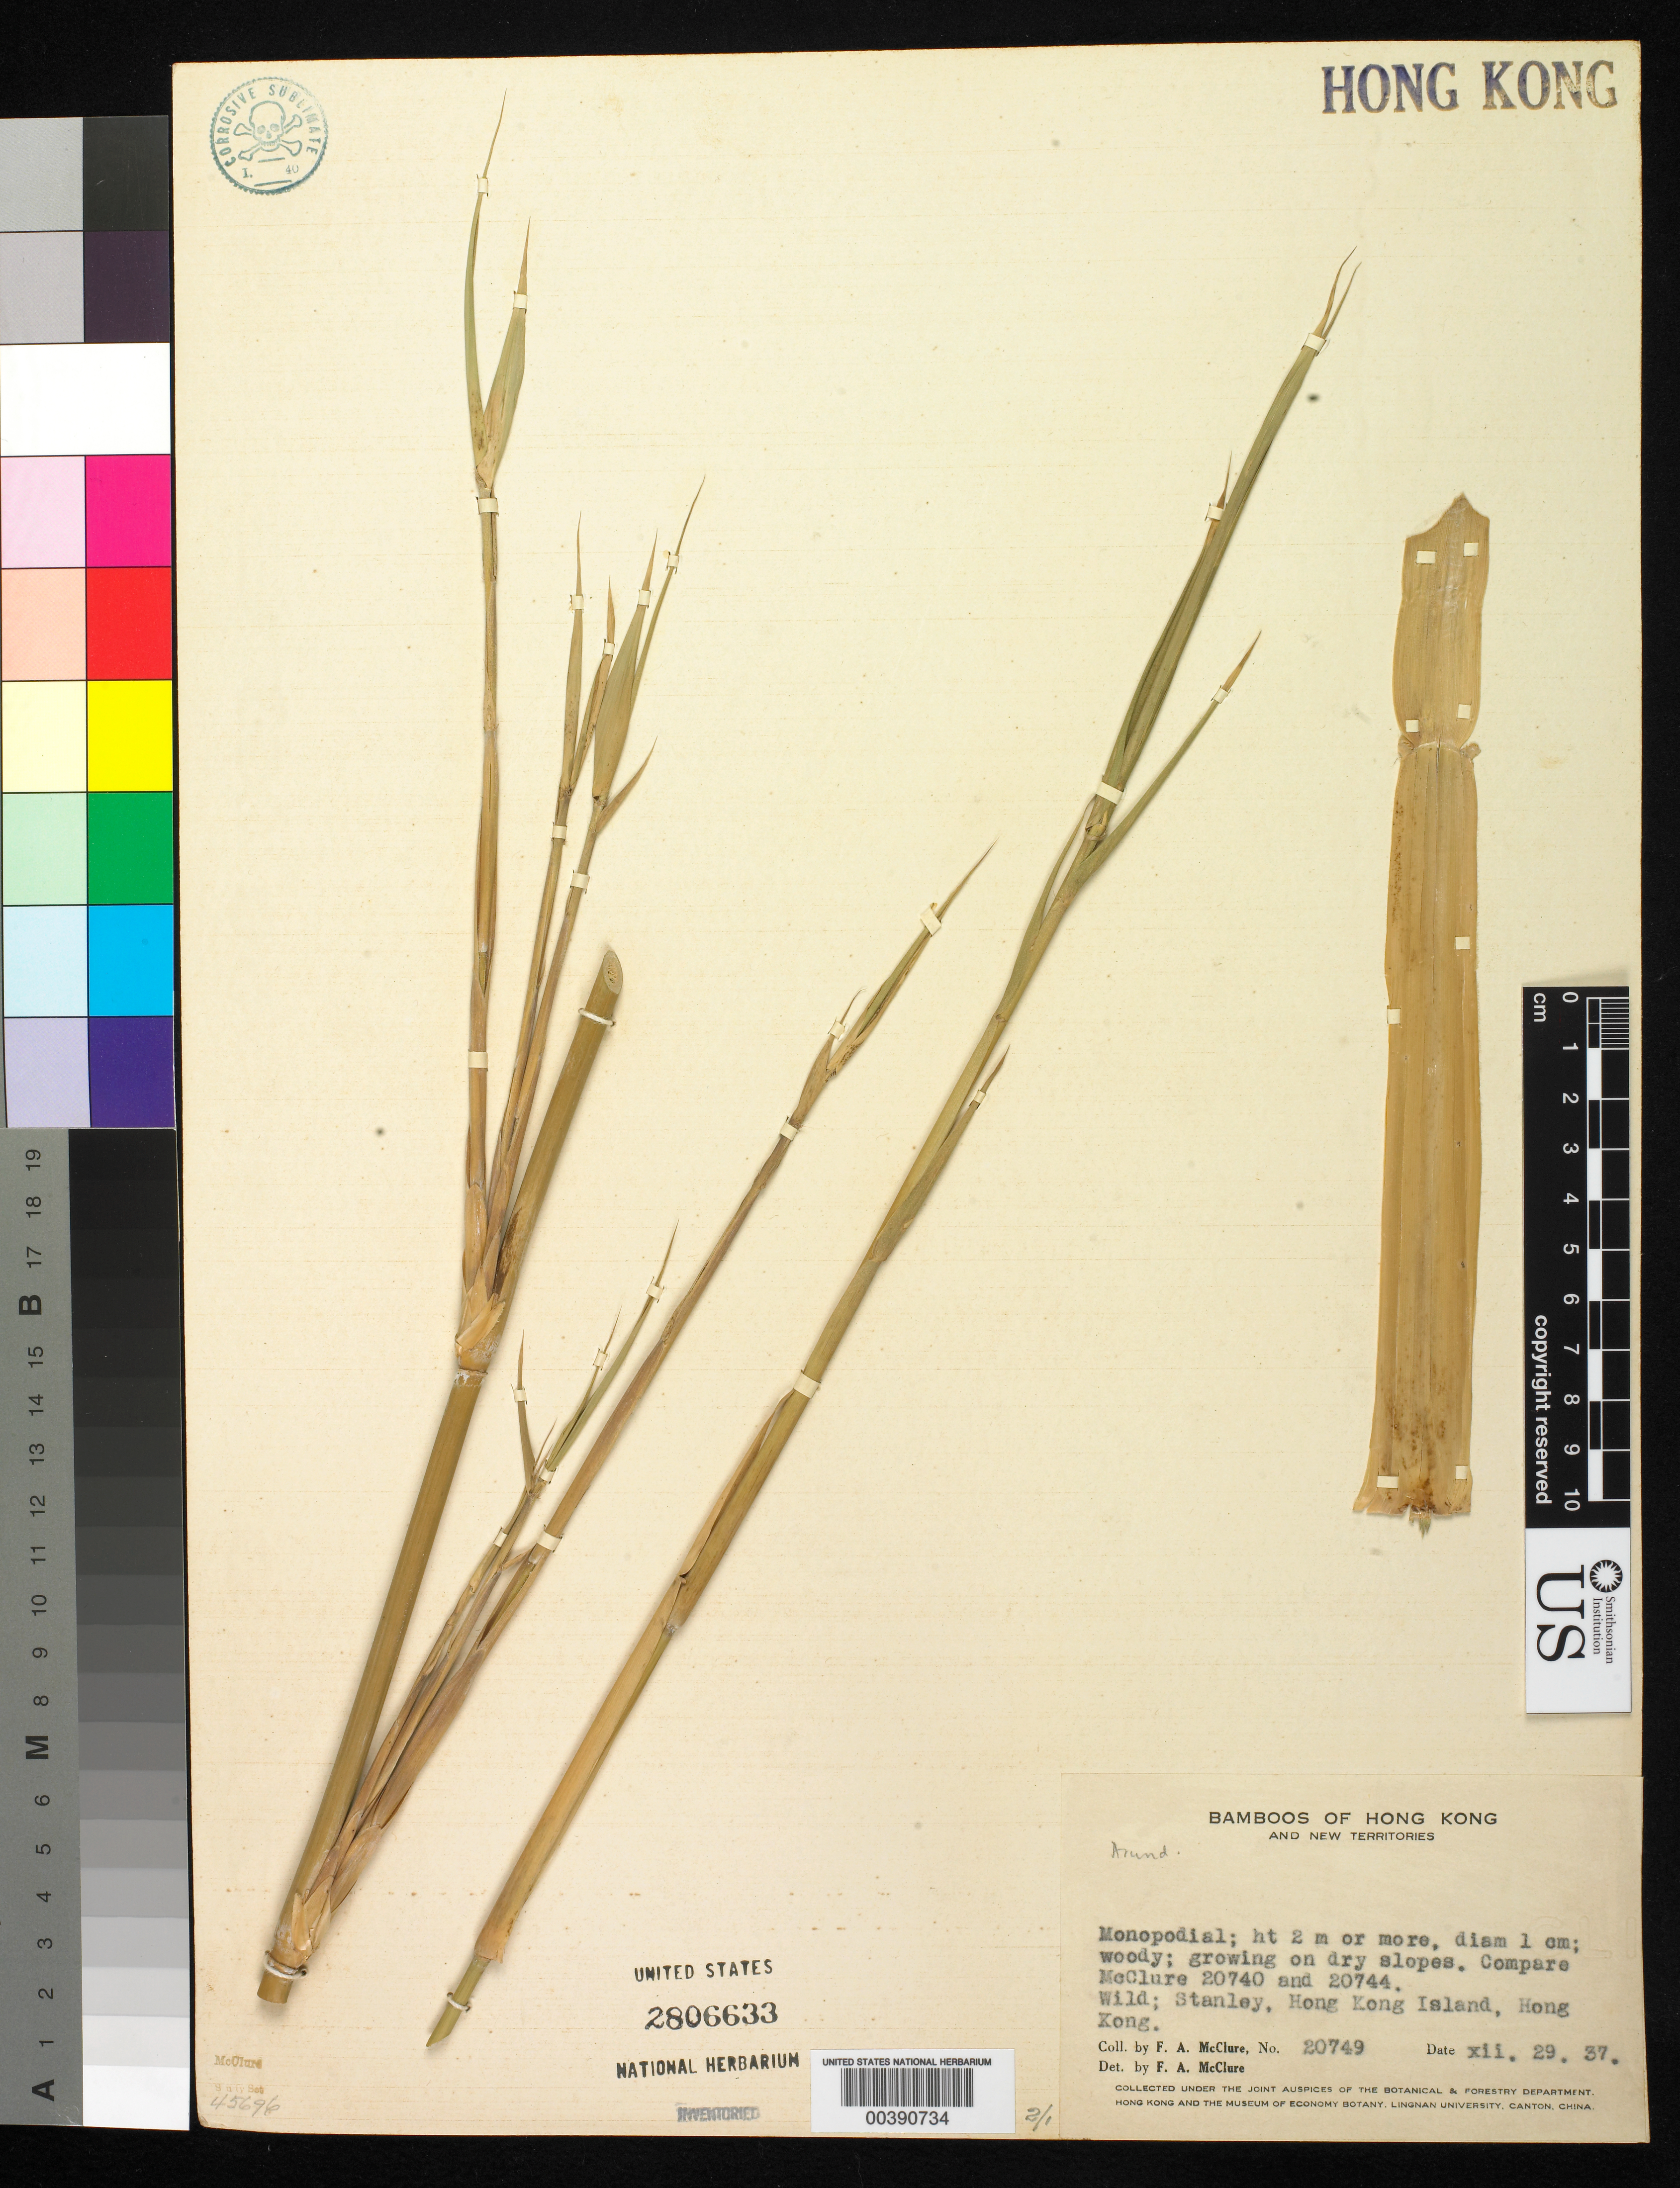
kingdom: Plantae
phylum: Tracheophyta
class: Liliopsida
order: Poales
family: Poaceae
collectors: F. A. McClure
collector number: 20749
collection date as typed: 29 Dec 1937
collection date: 1937-12-29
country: China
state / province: Hong Kong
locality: Stanley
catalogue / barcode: US 2806633